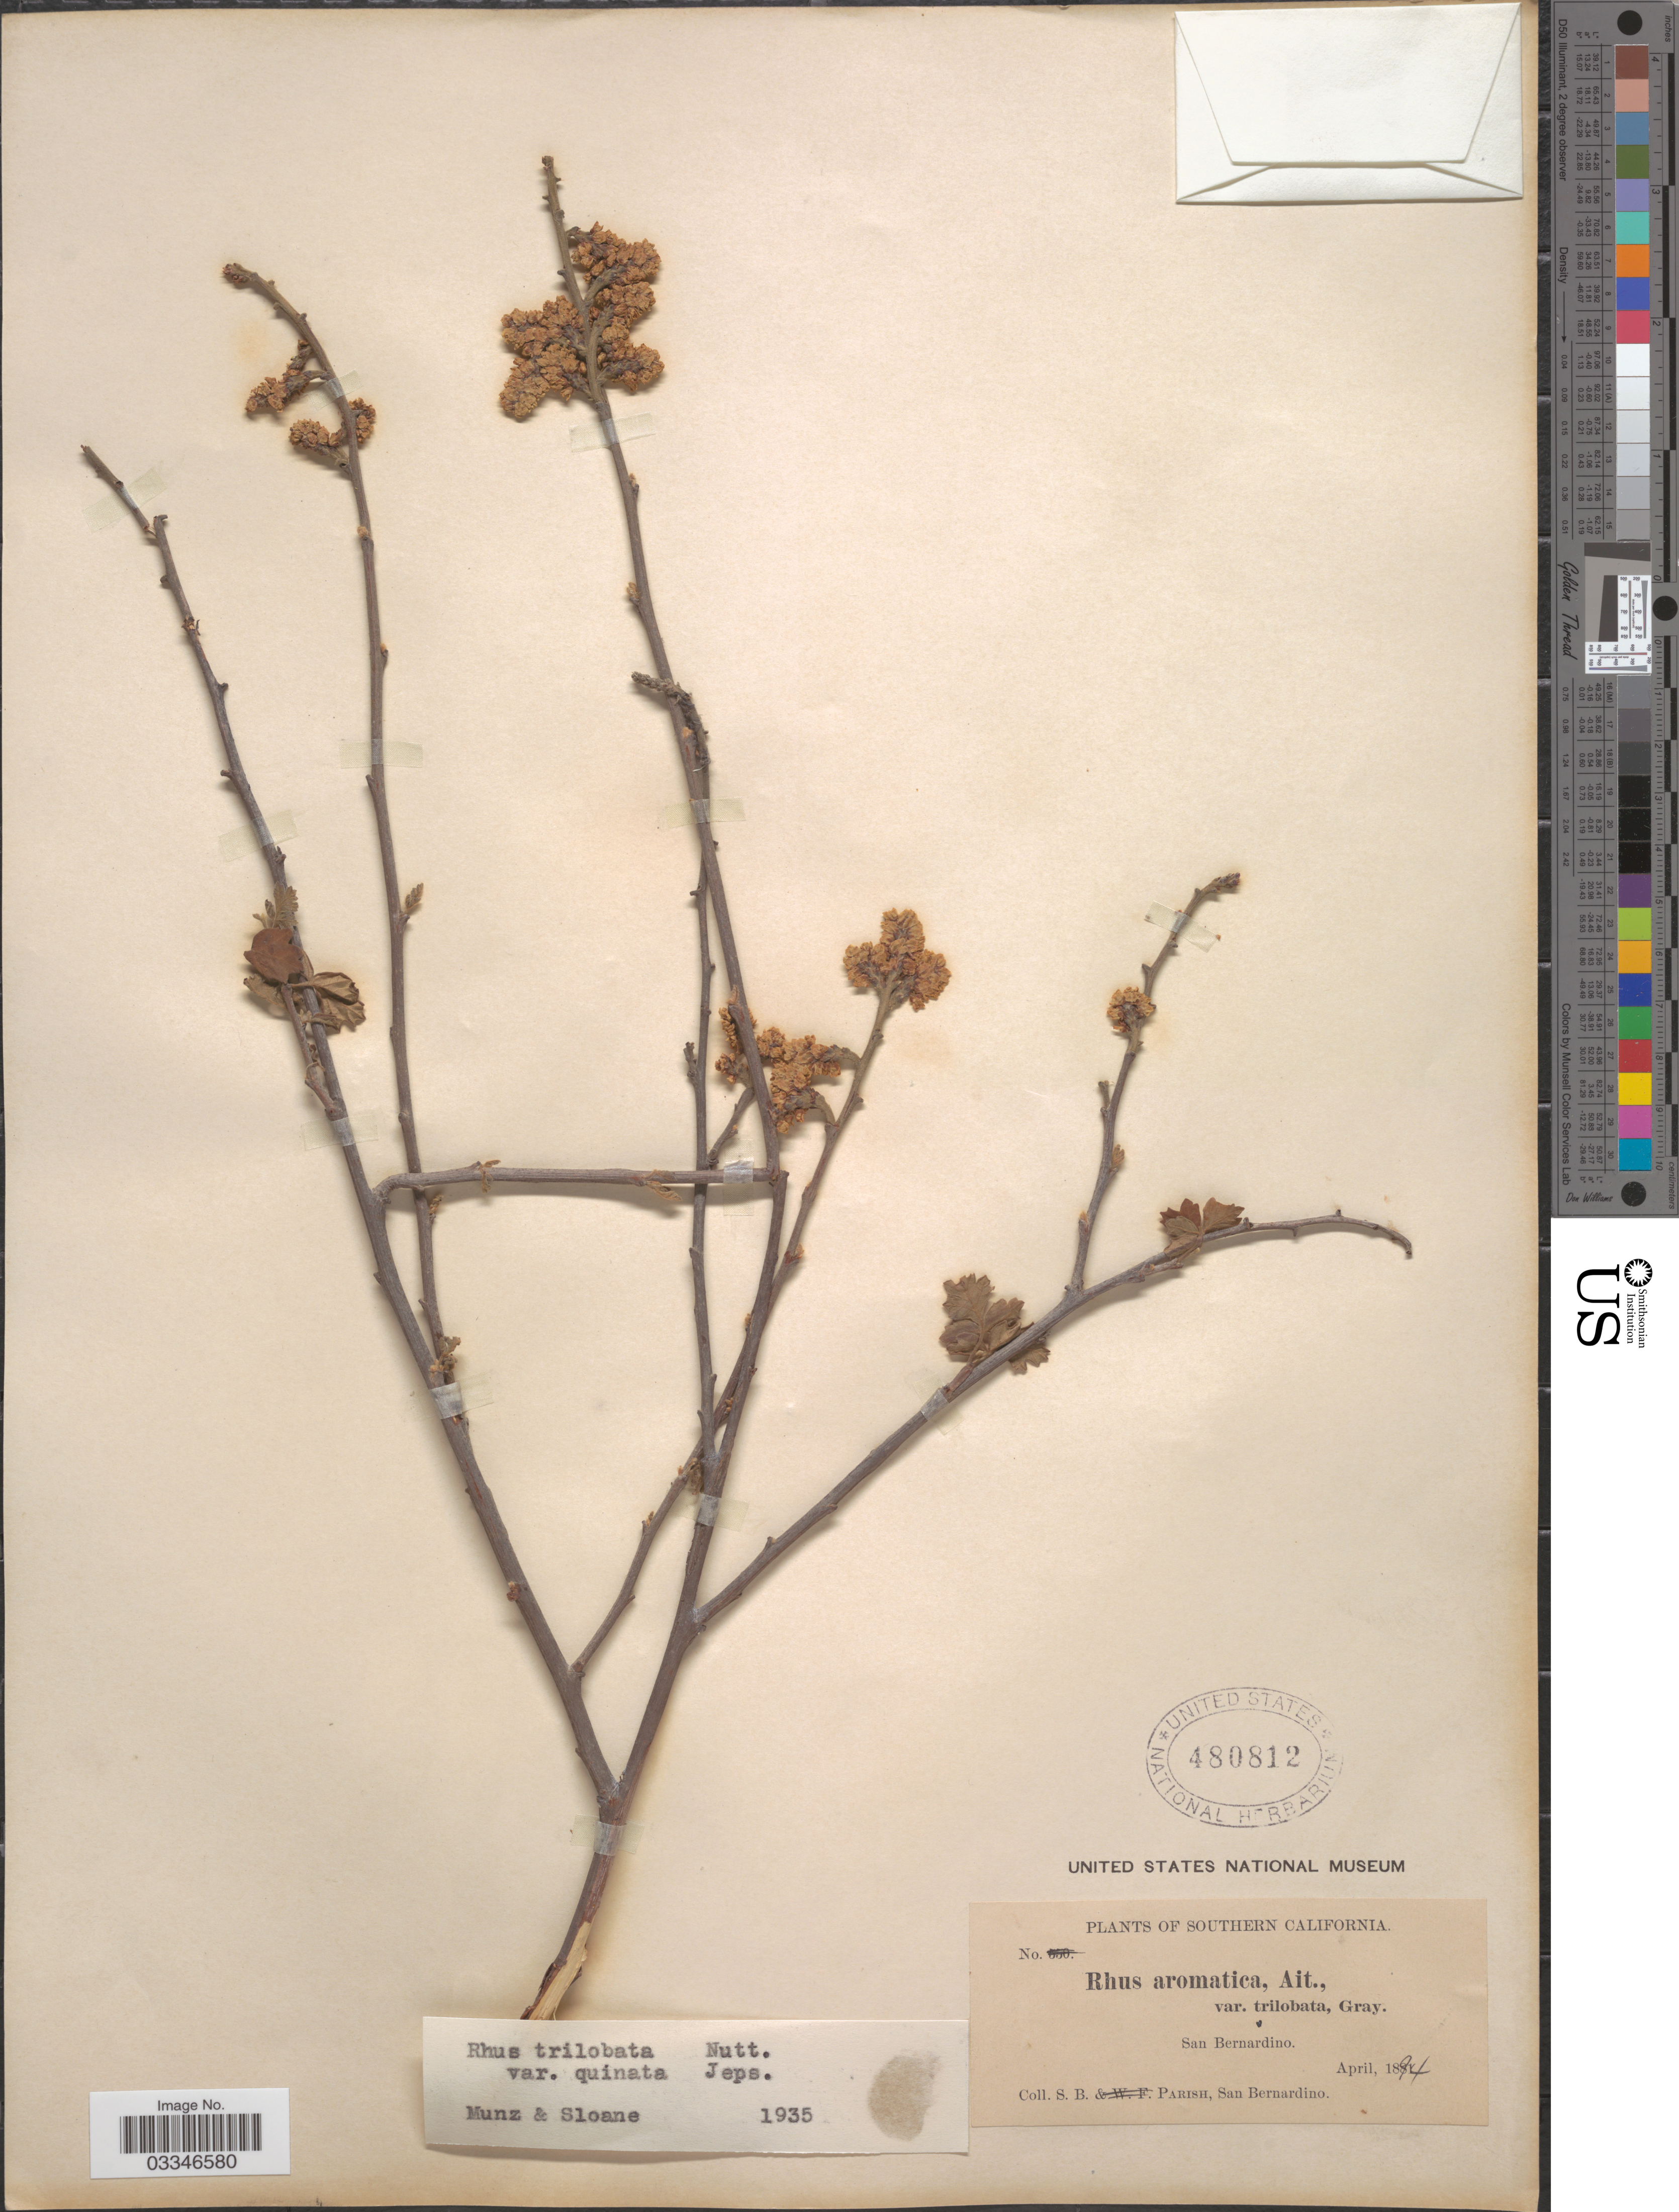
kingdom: Plantae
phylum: Tracheophyta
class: Magnoliopsida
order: Sapindales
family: Anacardiaceae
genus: Rhus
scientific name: Rhus trilobata var. quinata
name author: Jeps.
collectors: S. B. Parish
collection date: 1894-04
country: United States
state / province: California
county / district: San Bernardino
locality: Southern California, San Bernardino.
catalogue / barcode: US 480812